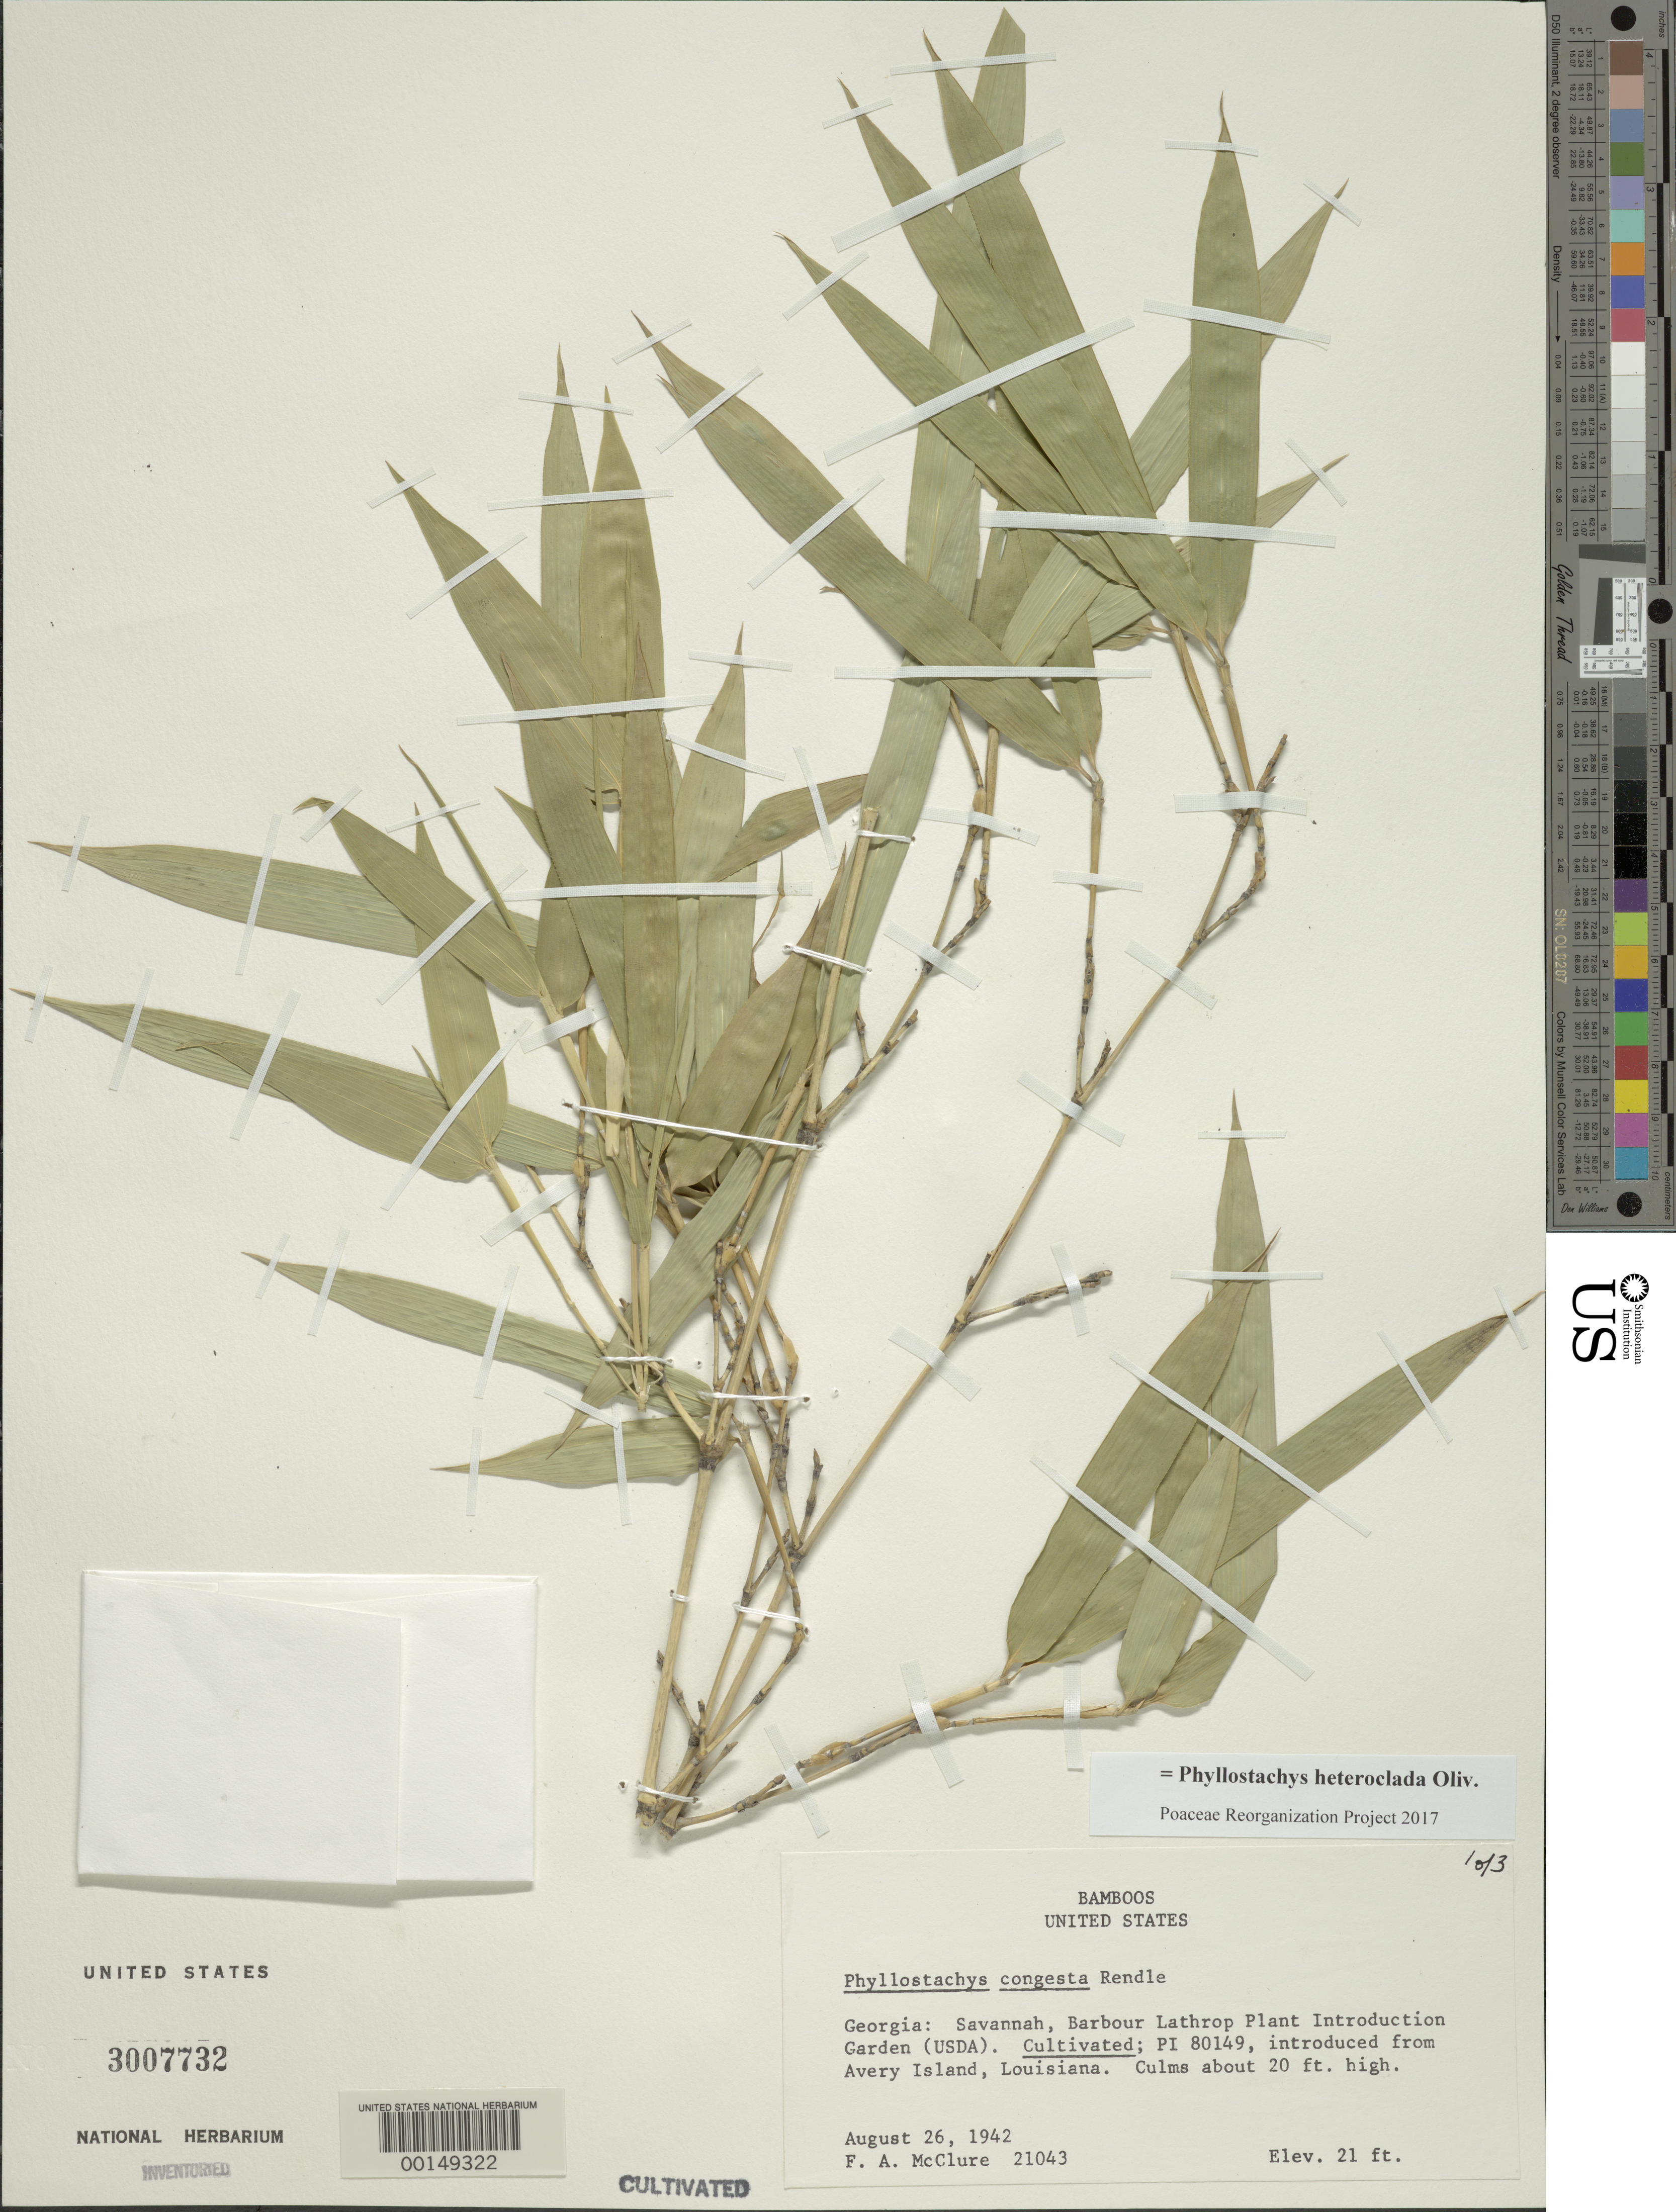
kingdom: Plantae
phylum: Tracheophyta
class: Liliopsida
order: Poales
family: Poaceae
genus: Phyllostachys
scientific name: Phyllostachys heteroclada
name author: Oliv.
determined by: Poaceae Reorganization Project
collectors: F. A. McClure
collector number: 21043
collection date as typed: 26 Aug 1942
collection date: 1942-08-26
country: United States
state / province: Georgia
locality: Savannha, barbour lathrop p.i. garden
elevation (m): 6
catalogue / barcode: US 3007732